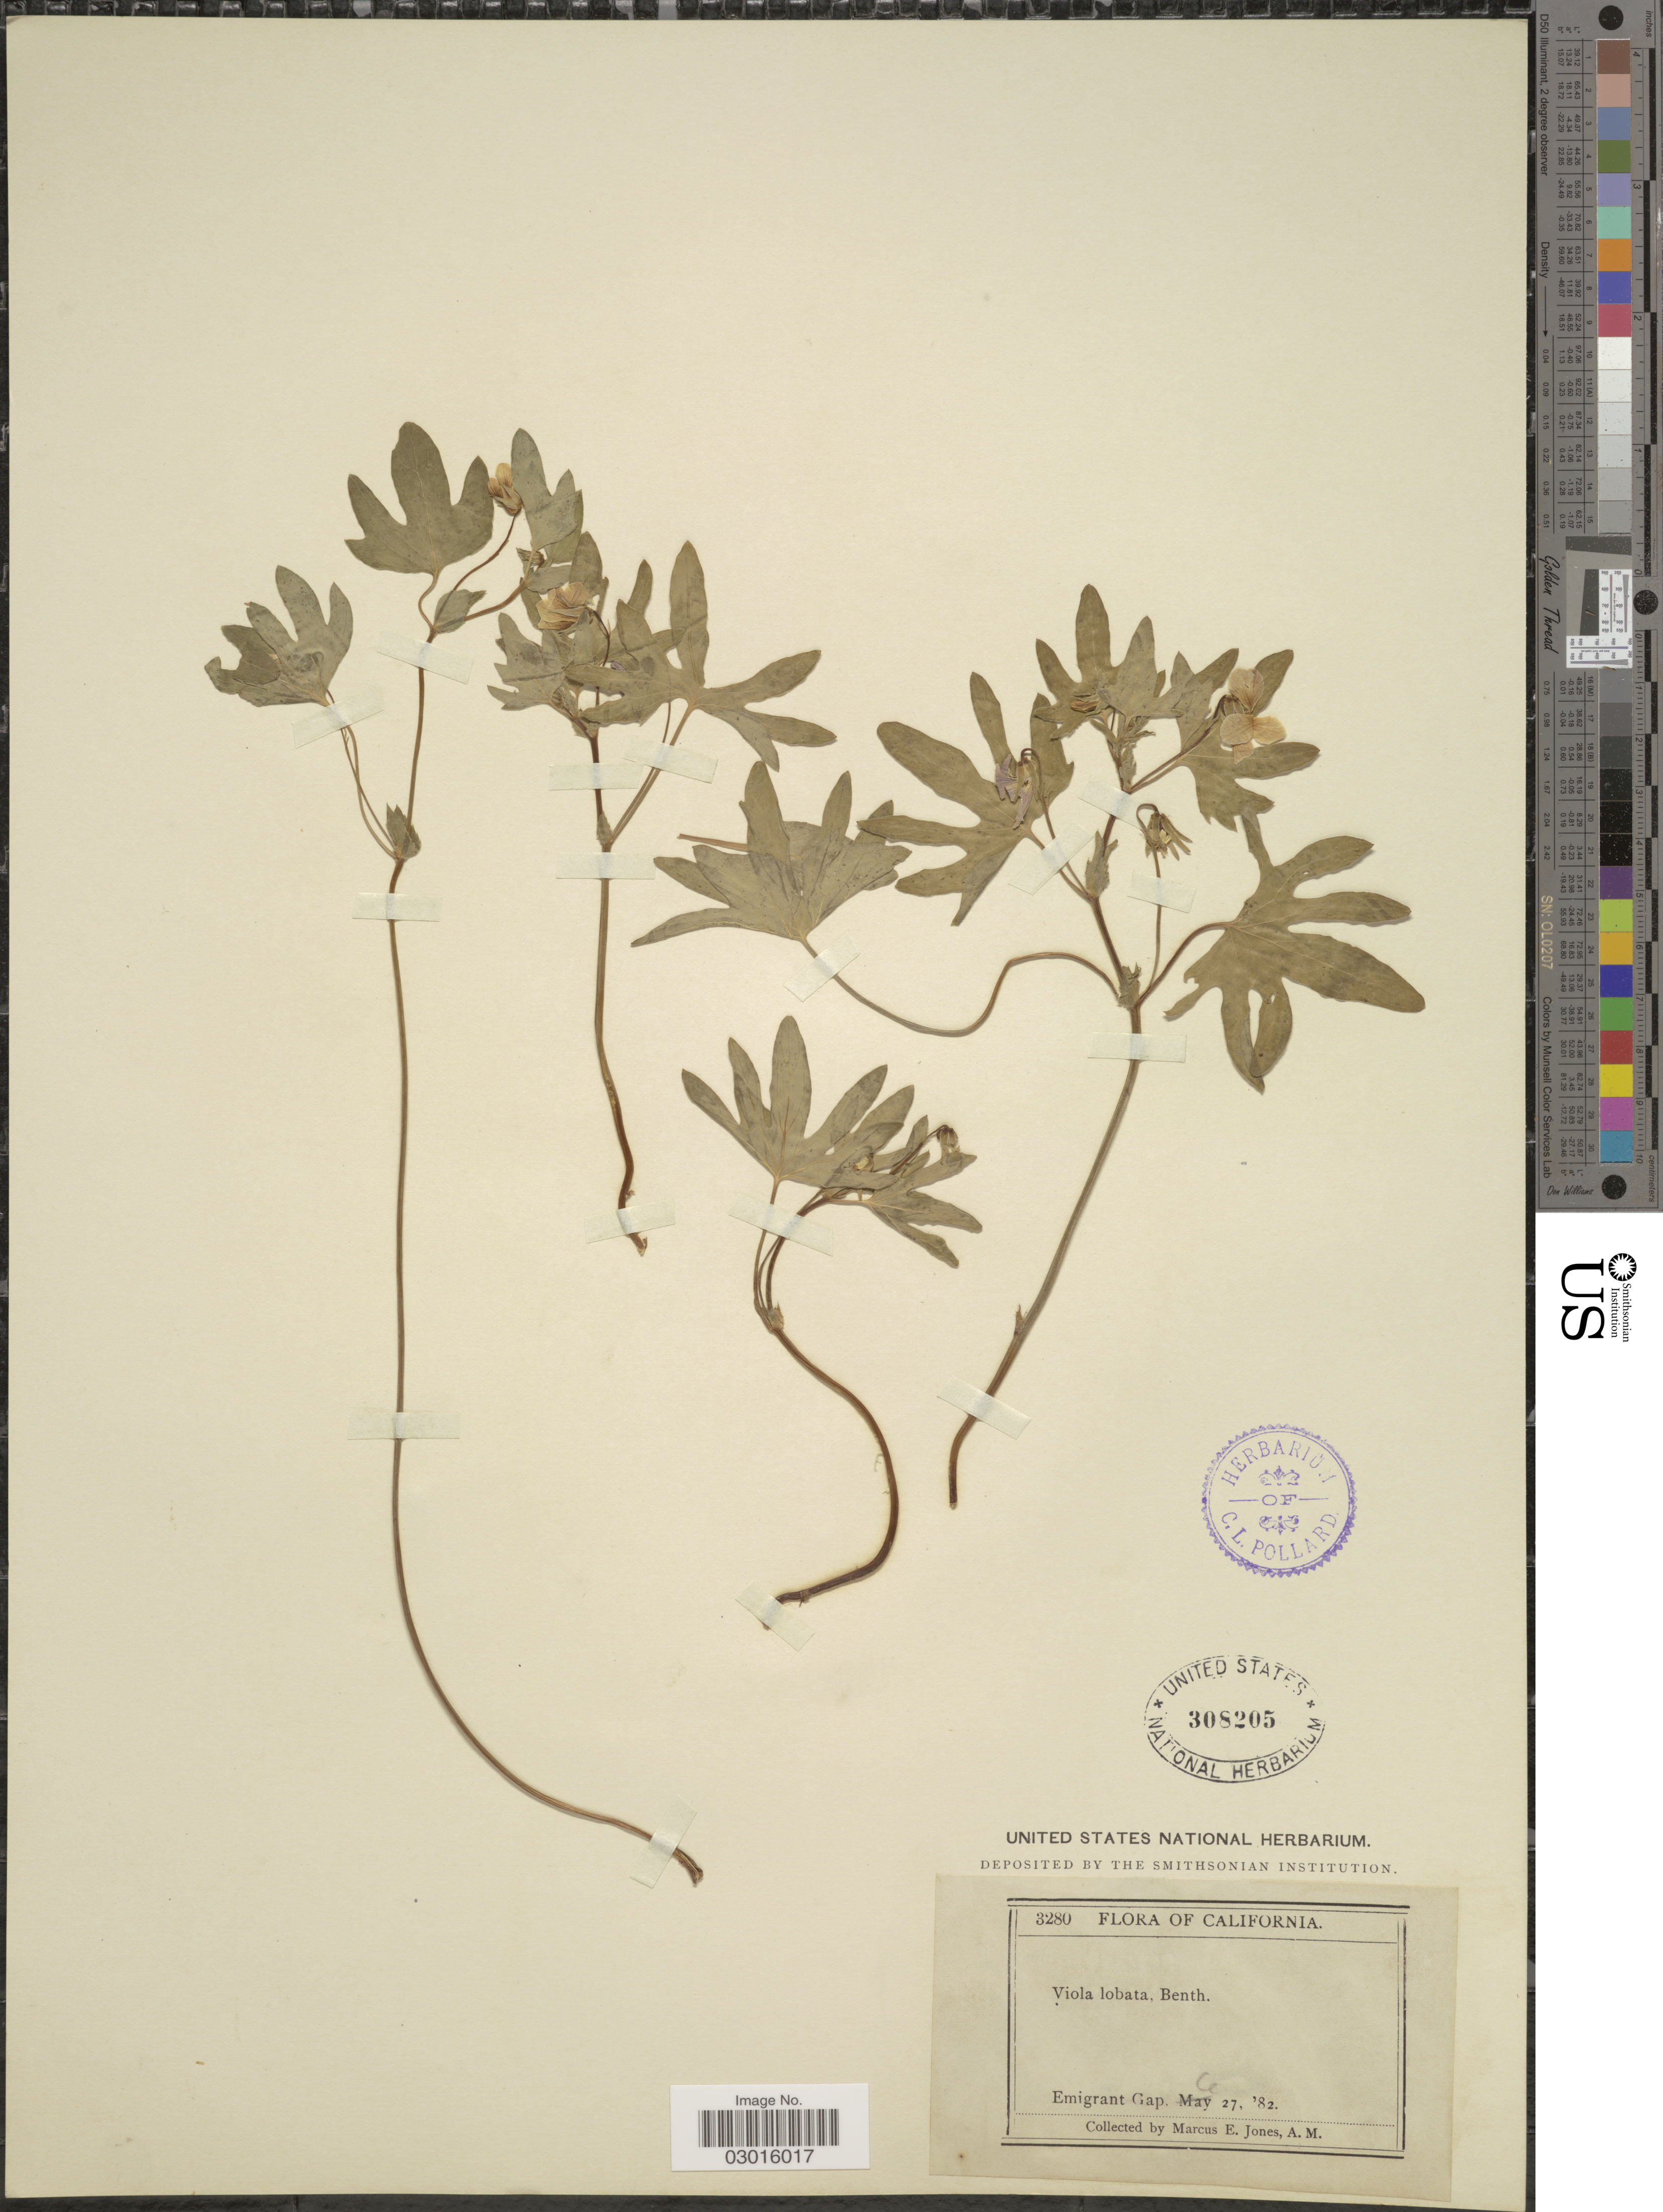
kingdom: Plantae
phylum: Tracheophyta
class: Magnoliopsida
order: Malpighiales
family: Violaceae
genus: Viola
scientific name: Viola lobata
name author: Benth.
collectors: M. E. Jones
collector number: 3280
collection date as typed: Transcribed d/m/y: 27/6/82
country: United States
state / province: California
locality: Emigrant Gap.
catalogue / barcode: US 308205